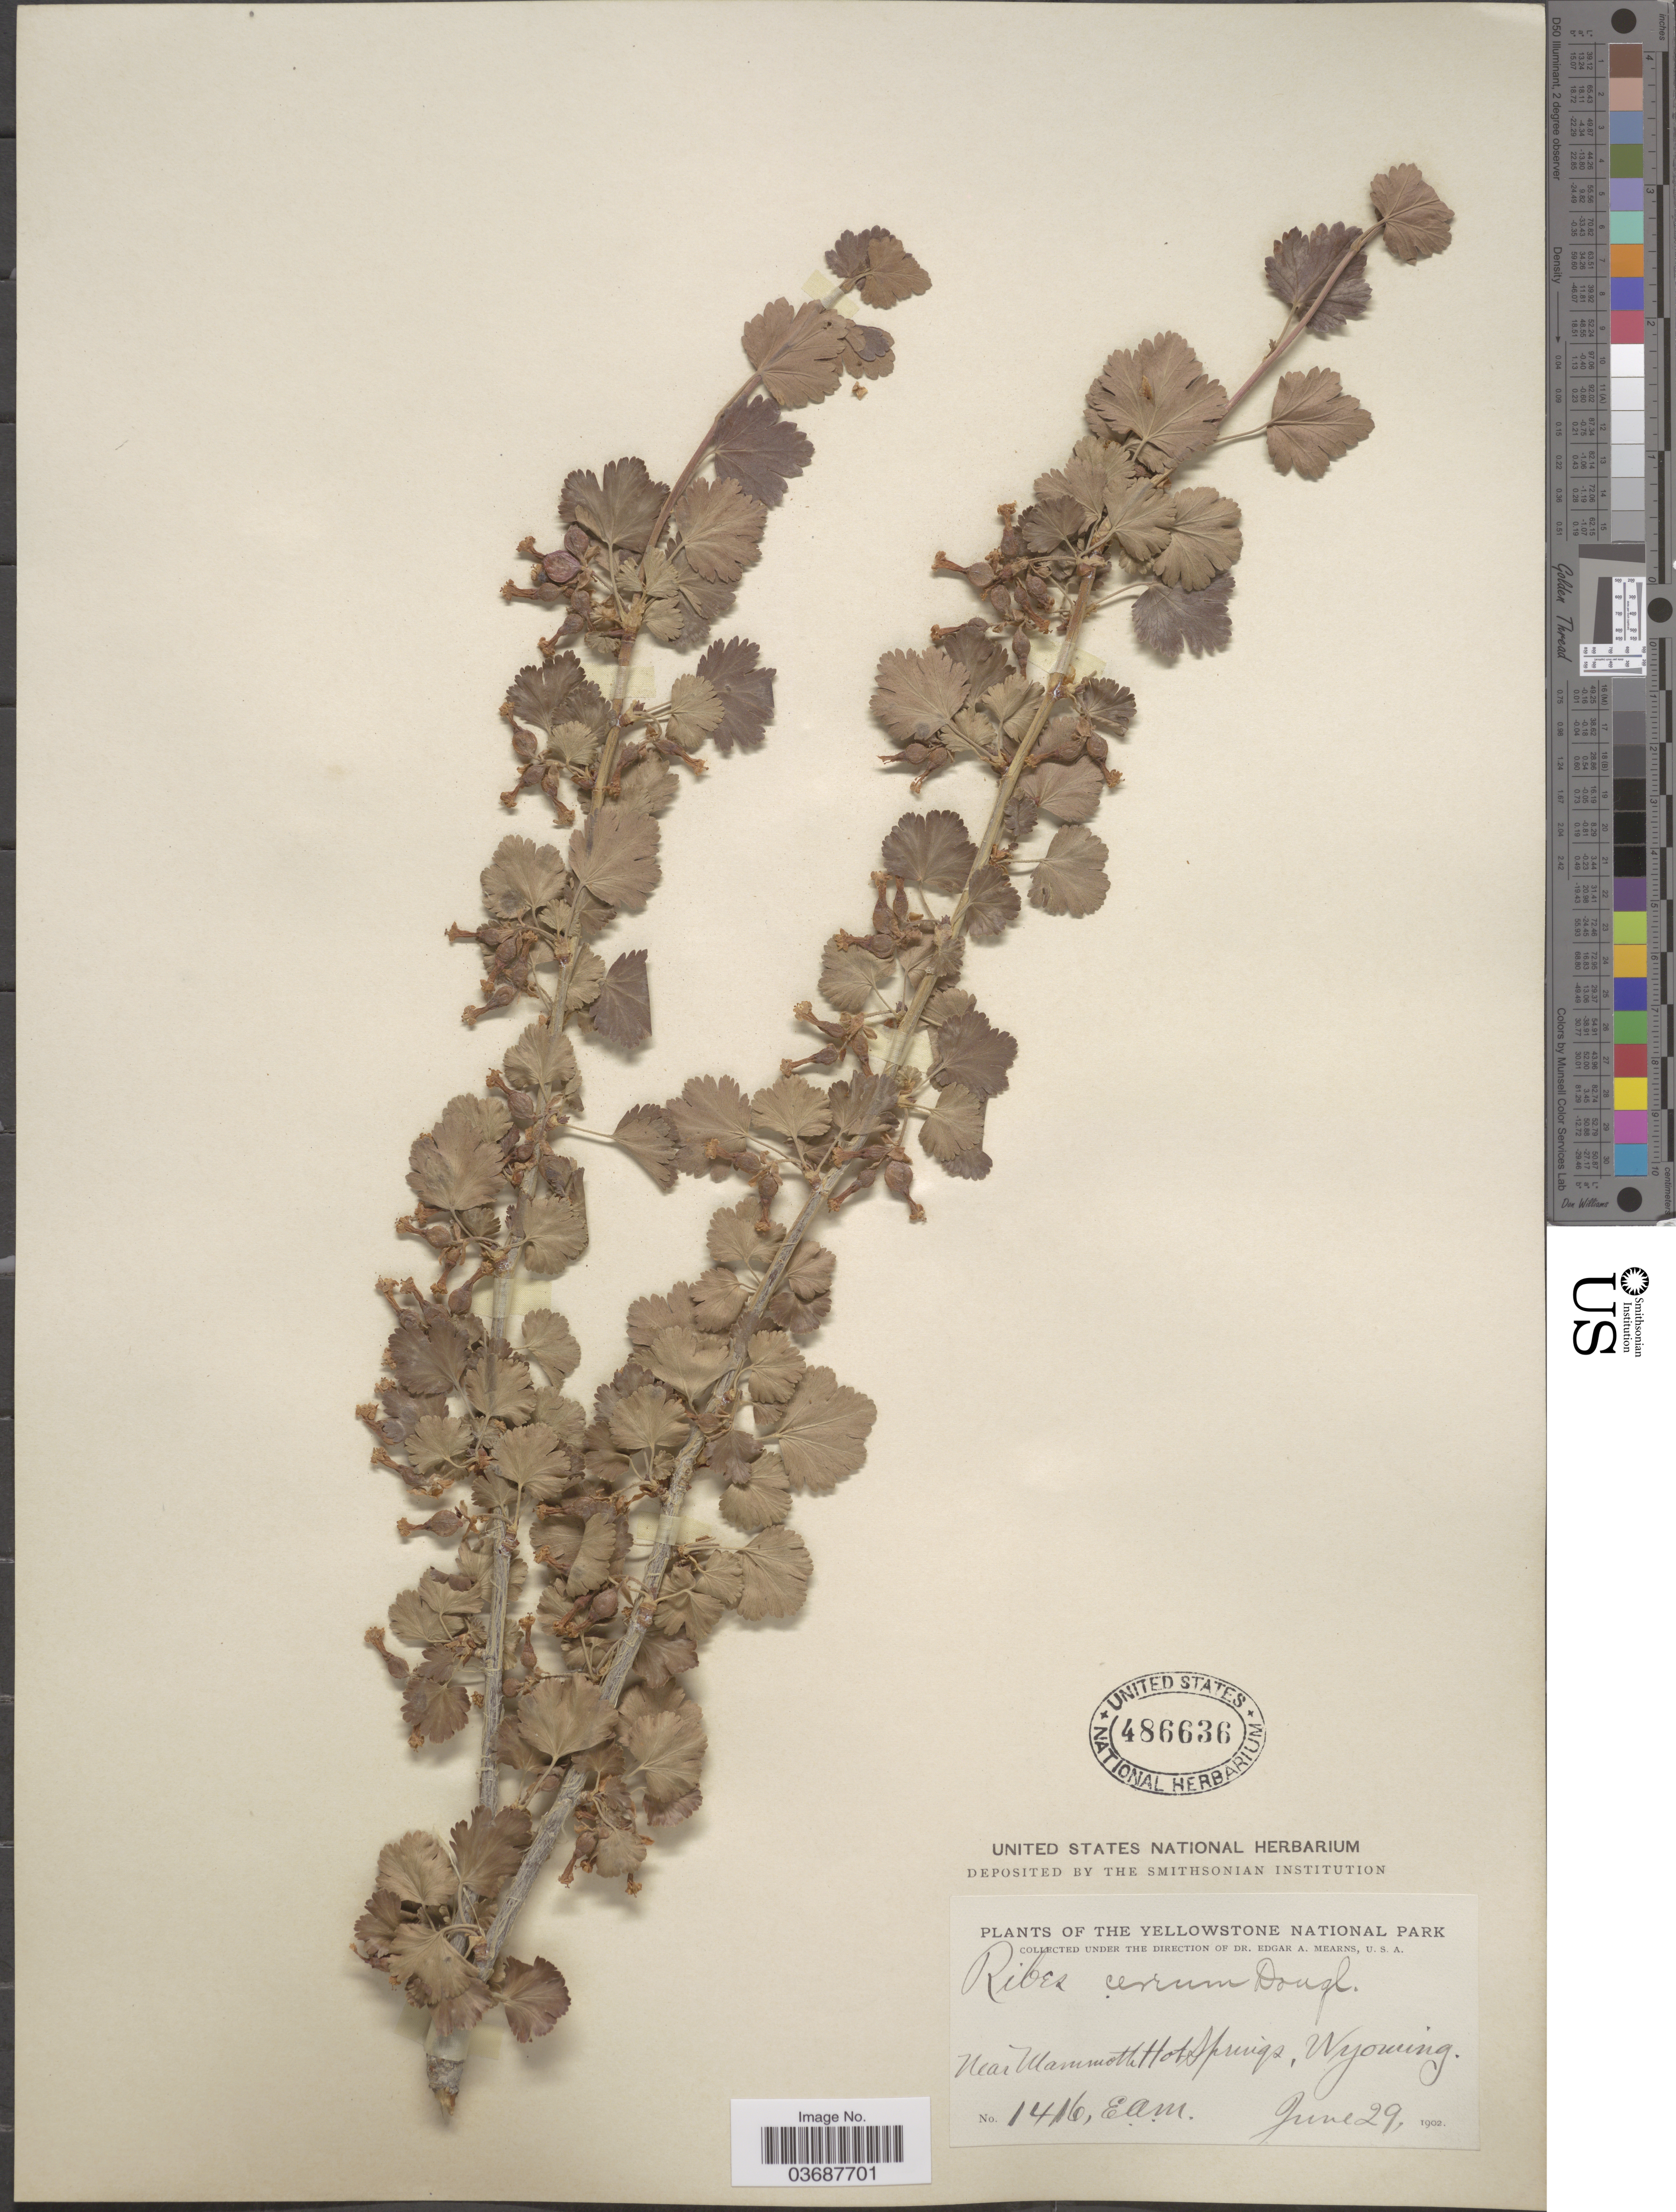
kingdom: Plantae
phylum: Tracheophyta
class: Magnoliopsida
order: Saxifragales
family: Grossulariaceae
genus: Ribes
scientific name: Ribes inebrians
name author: Lindl.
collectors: E. A. Mearns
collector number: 1416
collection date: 1902-06-29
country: United States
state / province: Wyoming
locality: The Yellowstone National Park. Near Mammoth Hot Springs.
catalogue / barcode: US 486636